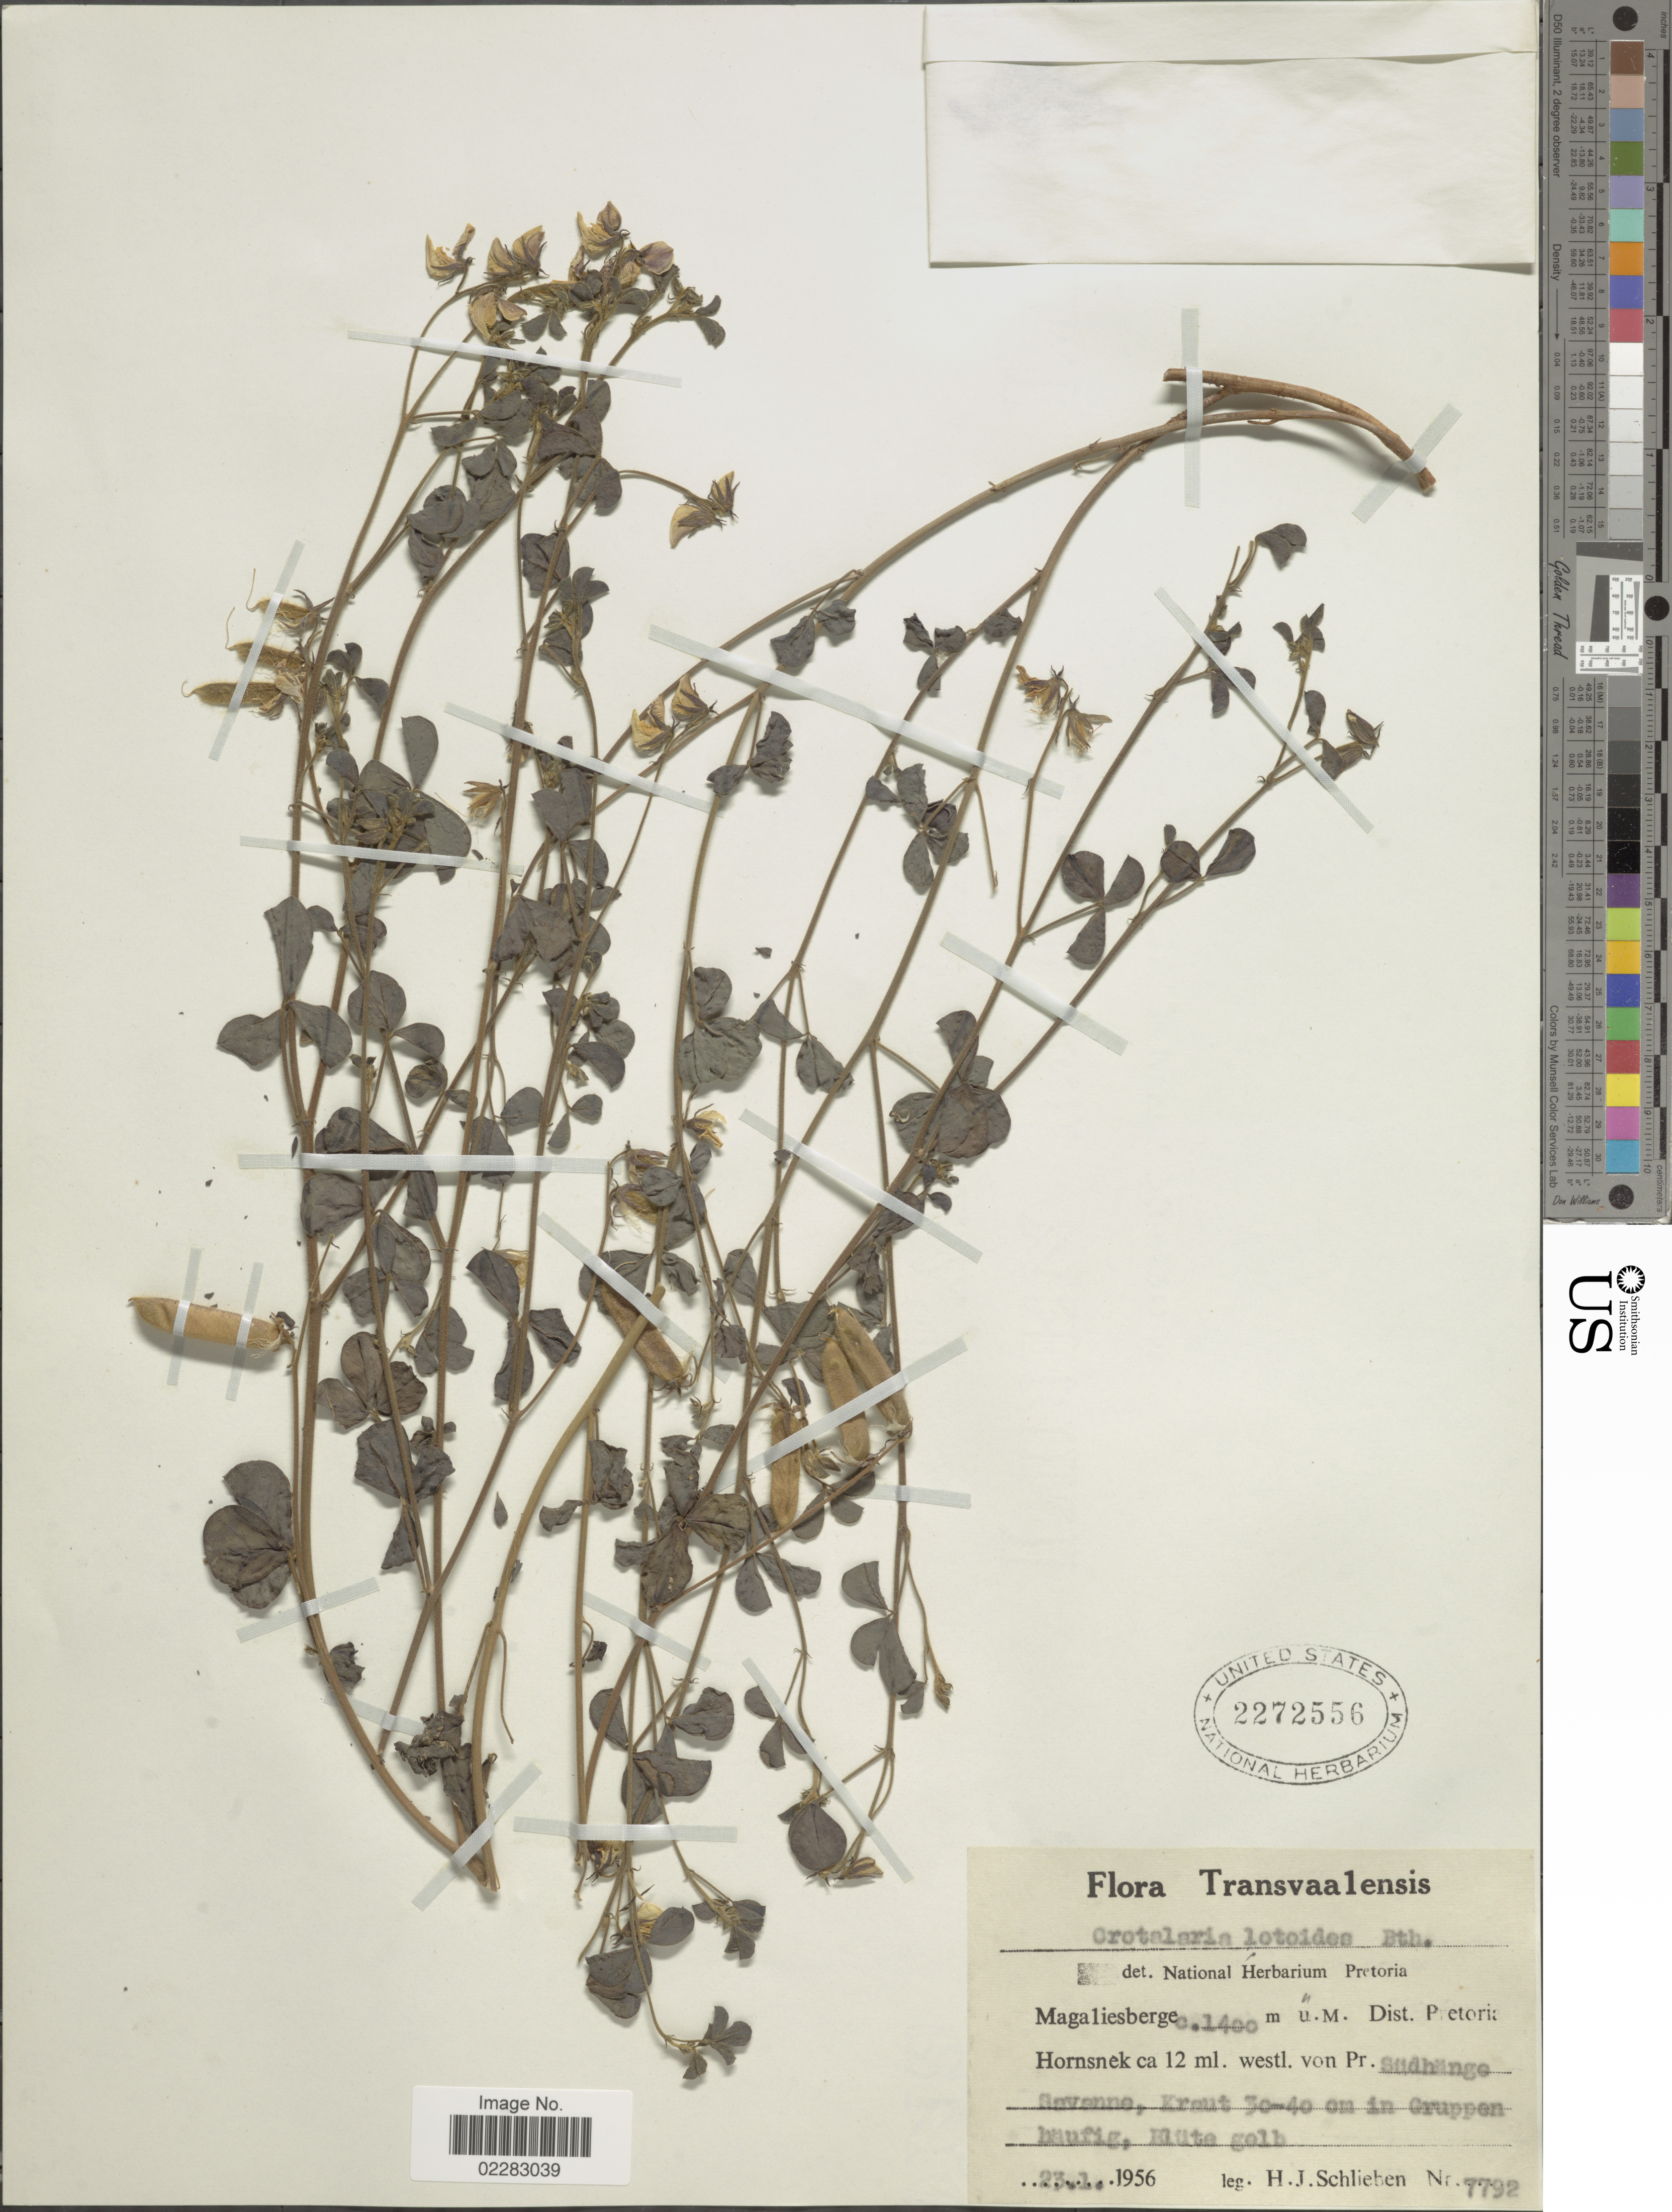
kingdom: Plantae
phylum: Tracheophyta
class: Magnoliopsida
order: Fabales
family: Fabaceae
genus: Crotalaria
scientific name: Crotalaria lotoides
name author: Benth.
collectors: H. J. Schlieben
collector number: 7792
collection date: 1956-01-23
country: South Africa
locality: Transvaalensis, Magaliesberge, Dist. Pretoria Hornsnek ca 12 ml. westl. von Pr. Südhänge savanne, Kraut om in Gruppen häufig.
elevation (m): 1400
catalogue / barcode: US 2272556